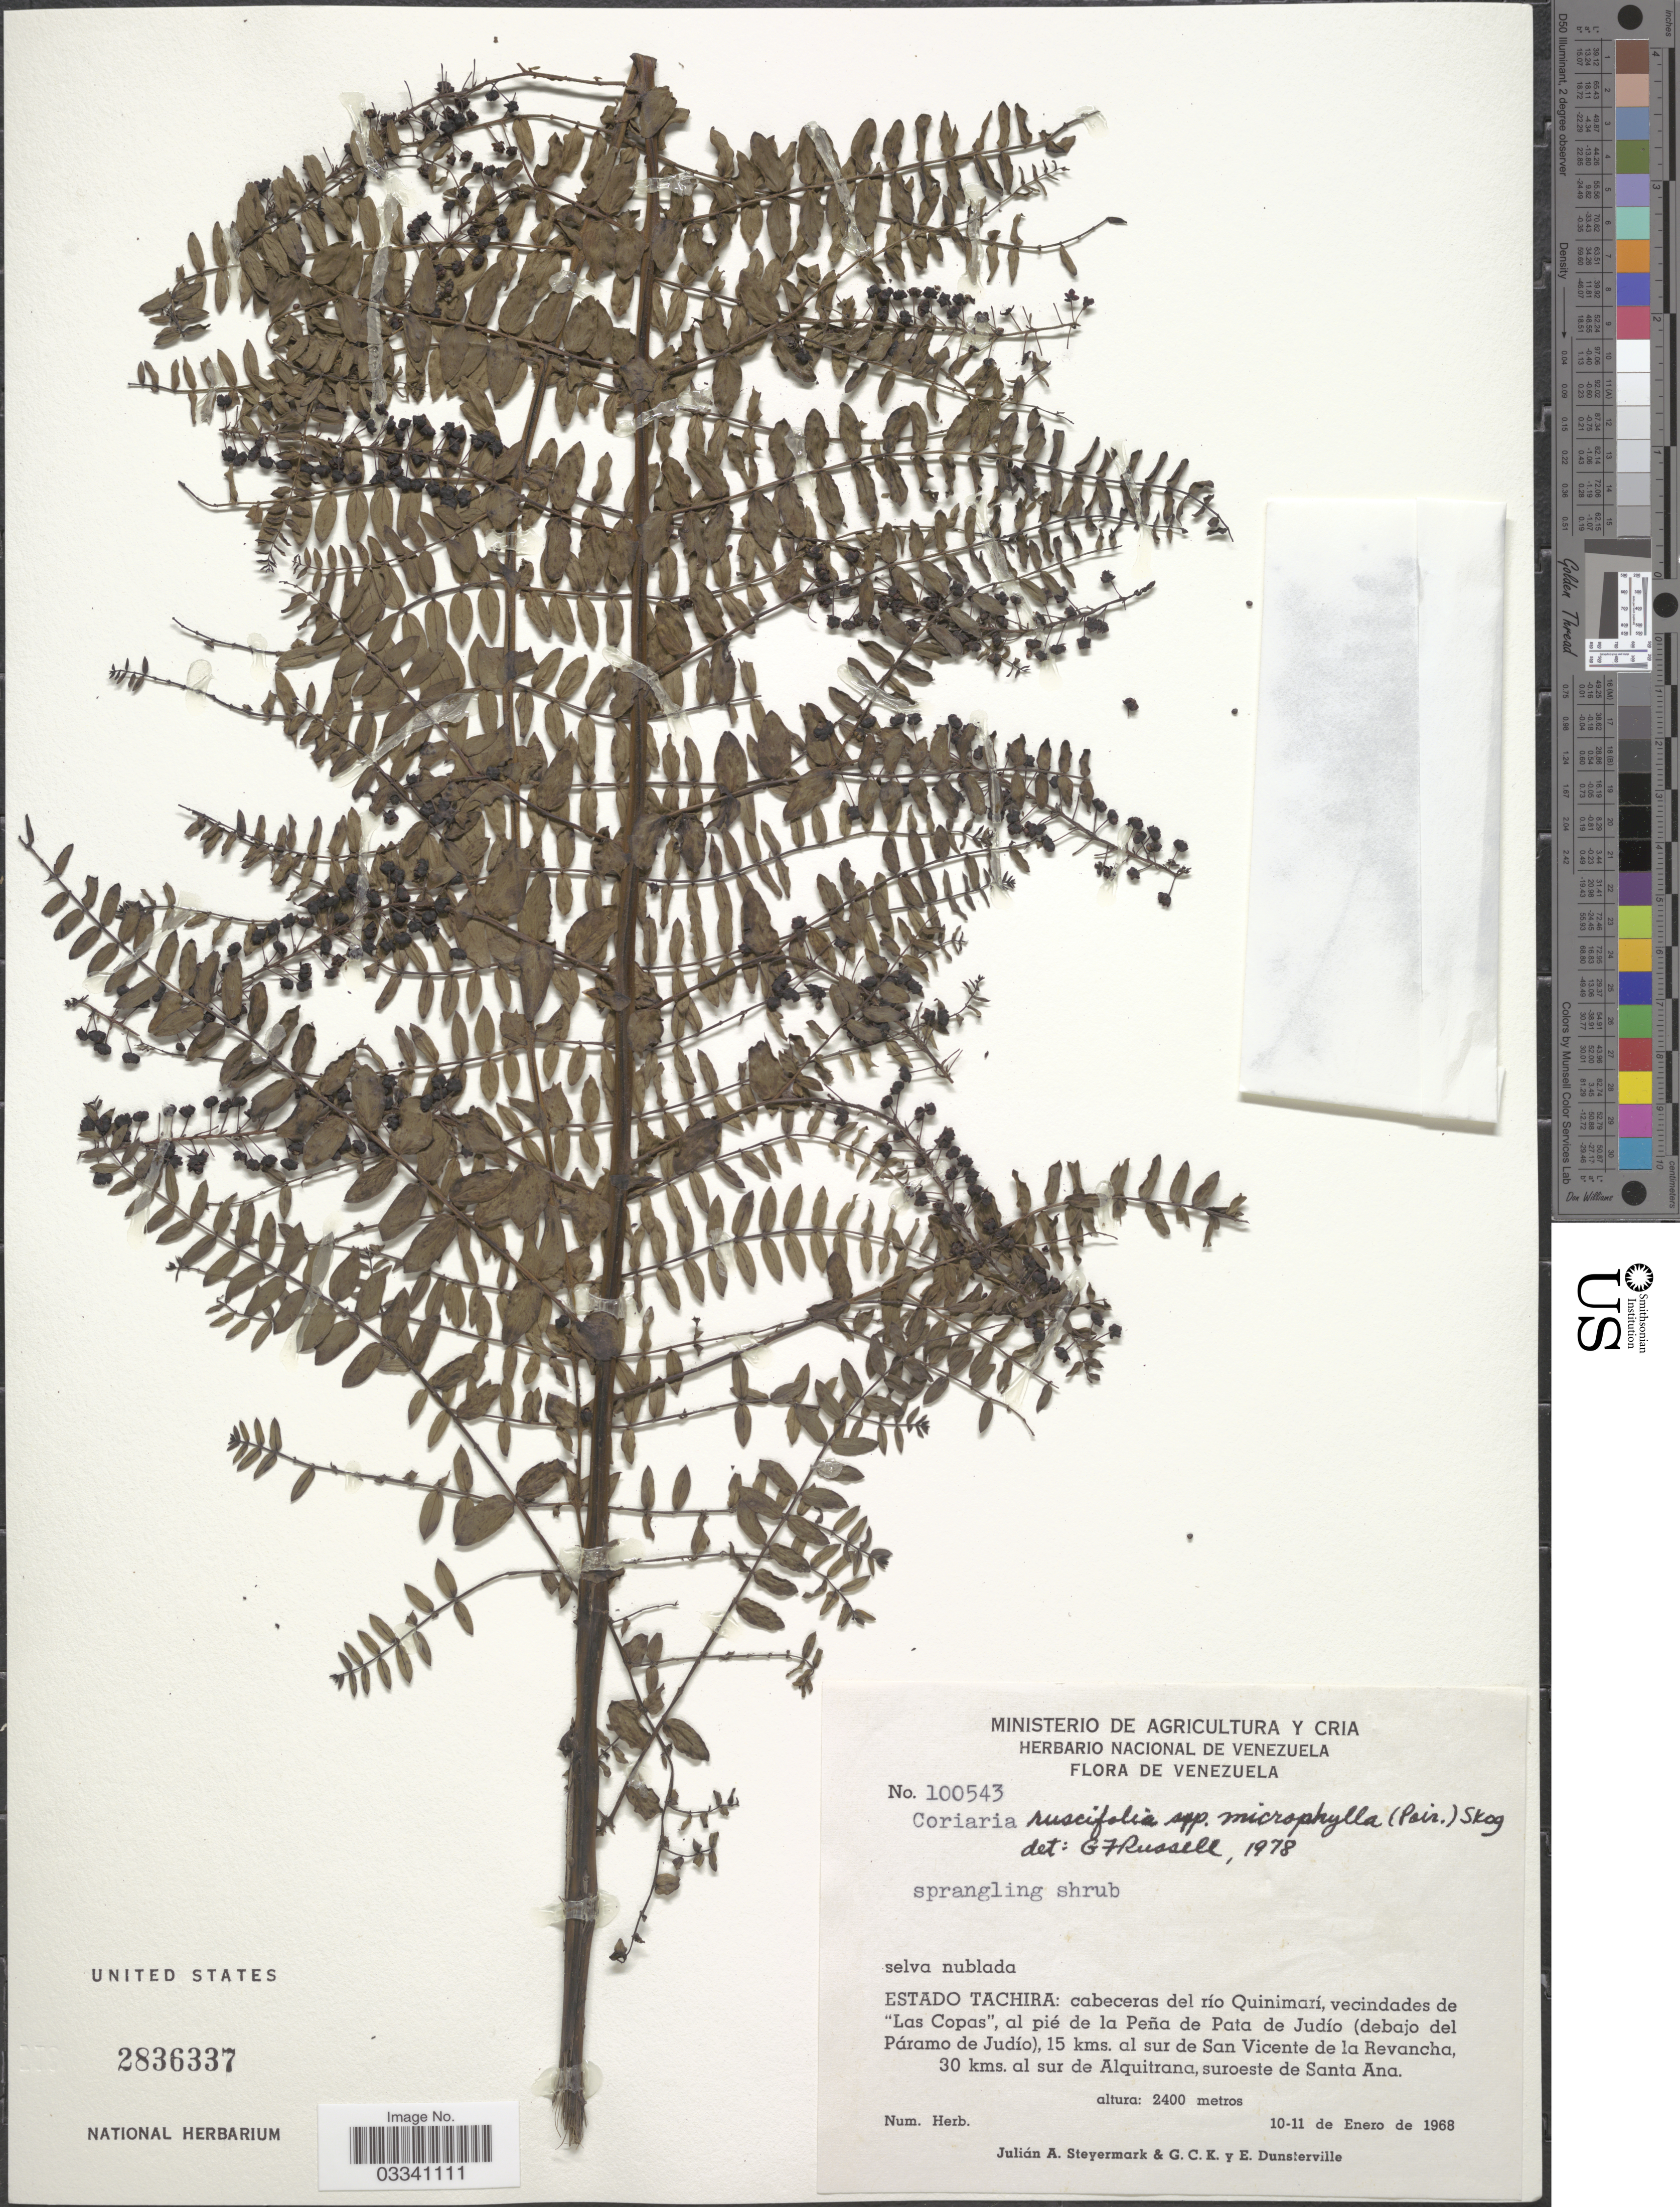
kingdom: Plantae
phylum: Tracheophyta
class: Magnoliopsida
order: Cucurbitales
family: Coriariaceae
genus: Coriaria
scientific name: Coriaria ruscifolia subsp. microphylla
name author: (Poir.) L.E. Skog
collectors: J. Steyermark, G. C. K. Dunsterville & E. Dunsterville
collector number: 100543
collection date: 1968-01-10/1968-01-11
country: Venezuela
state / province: Tachira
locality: Cabeceras del río Quinimarí, vecindades de "Las Copas", al pié de la Peña de Pata de Judió (debajo del Páramo de Judío), 15 kms. al sur de San Vicente de la Revancha, 30 kms. al sur de Alquitrana, suroeste de Santa Ana.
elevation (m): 2400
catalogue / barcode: US 2836337